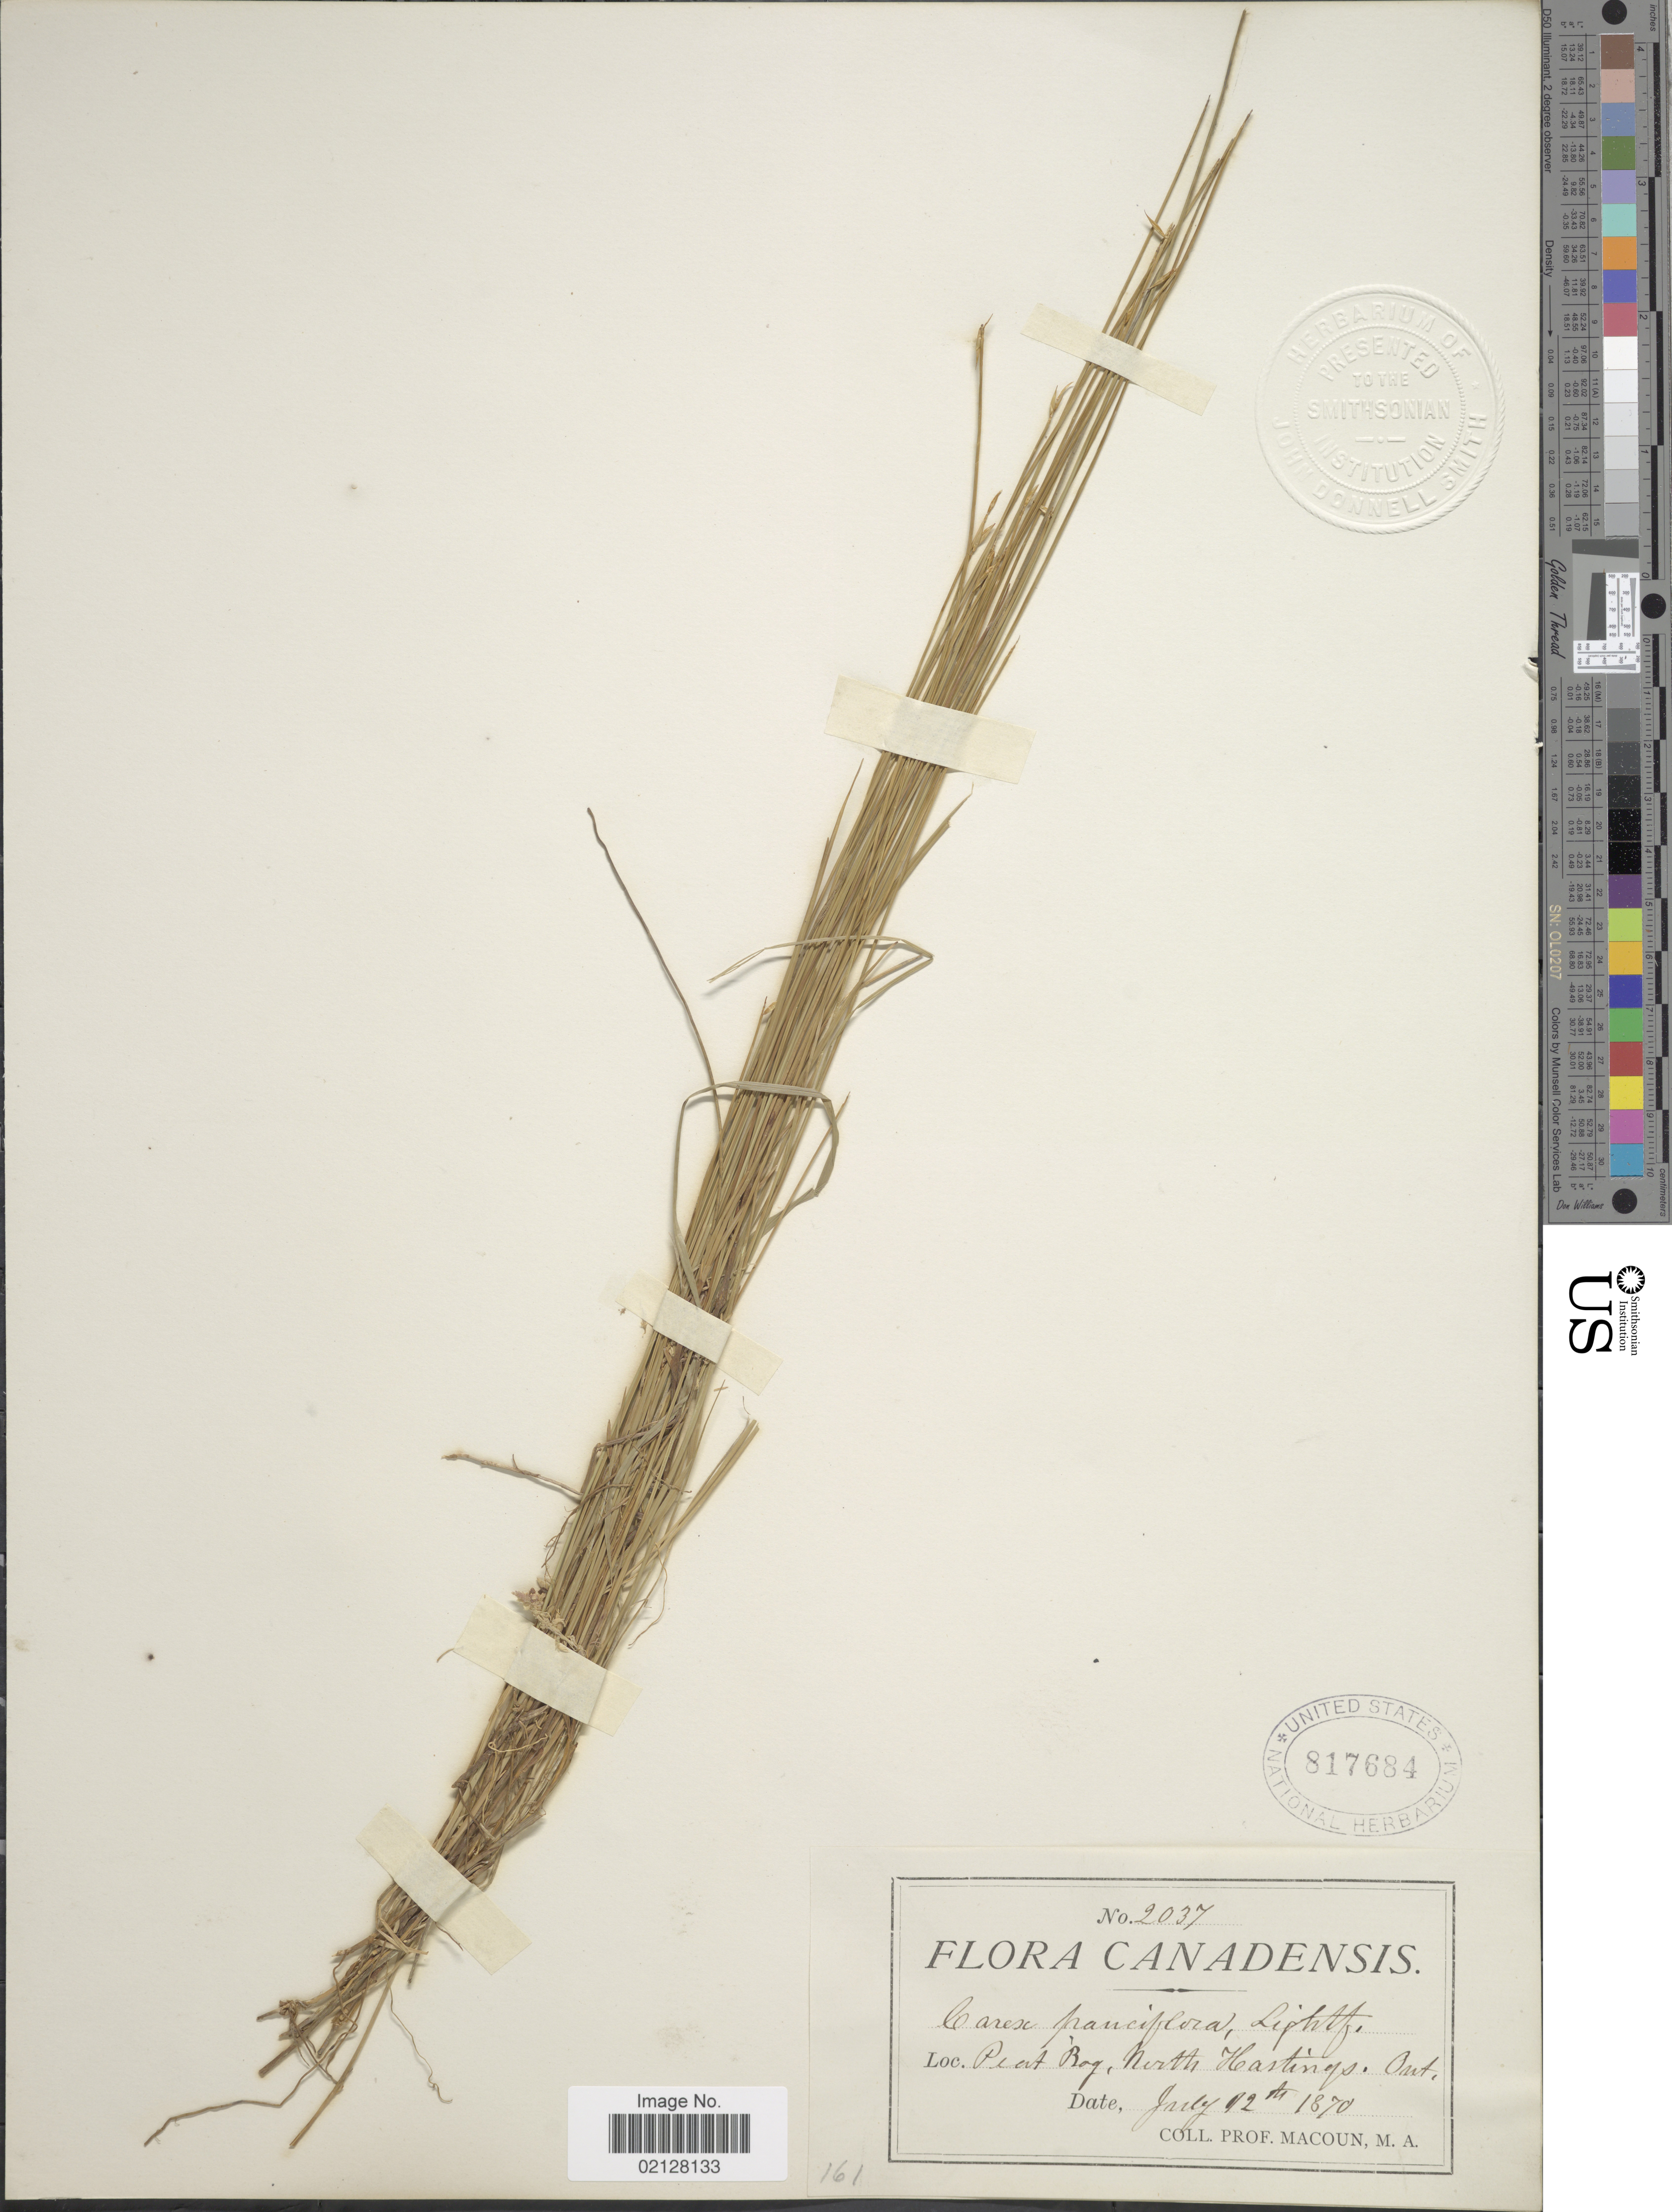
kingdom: Plantae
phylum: Tracheophyta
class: Liliopsida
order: Poales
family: Cyperaceae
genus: Carex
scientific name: Carex pauciflora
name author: Lightf.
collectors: M. Macoun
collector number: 2037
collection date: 1870-07-12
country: Canada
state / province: Ontario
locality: Peat Bog, North Hastings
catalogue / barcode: US 817684